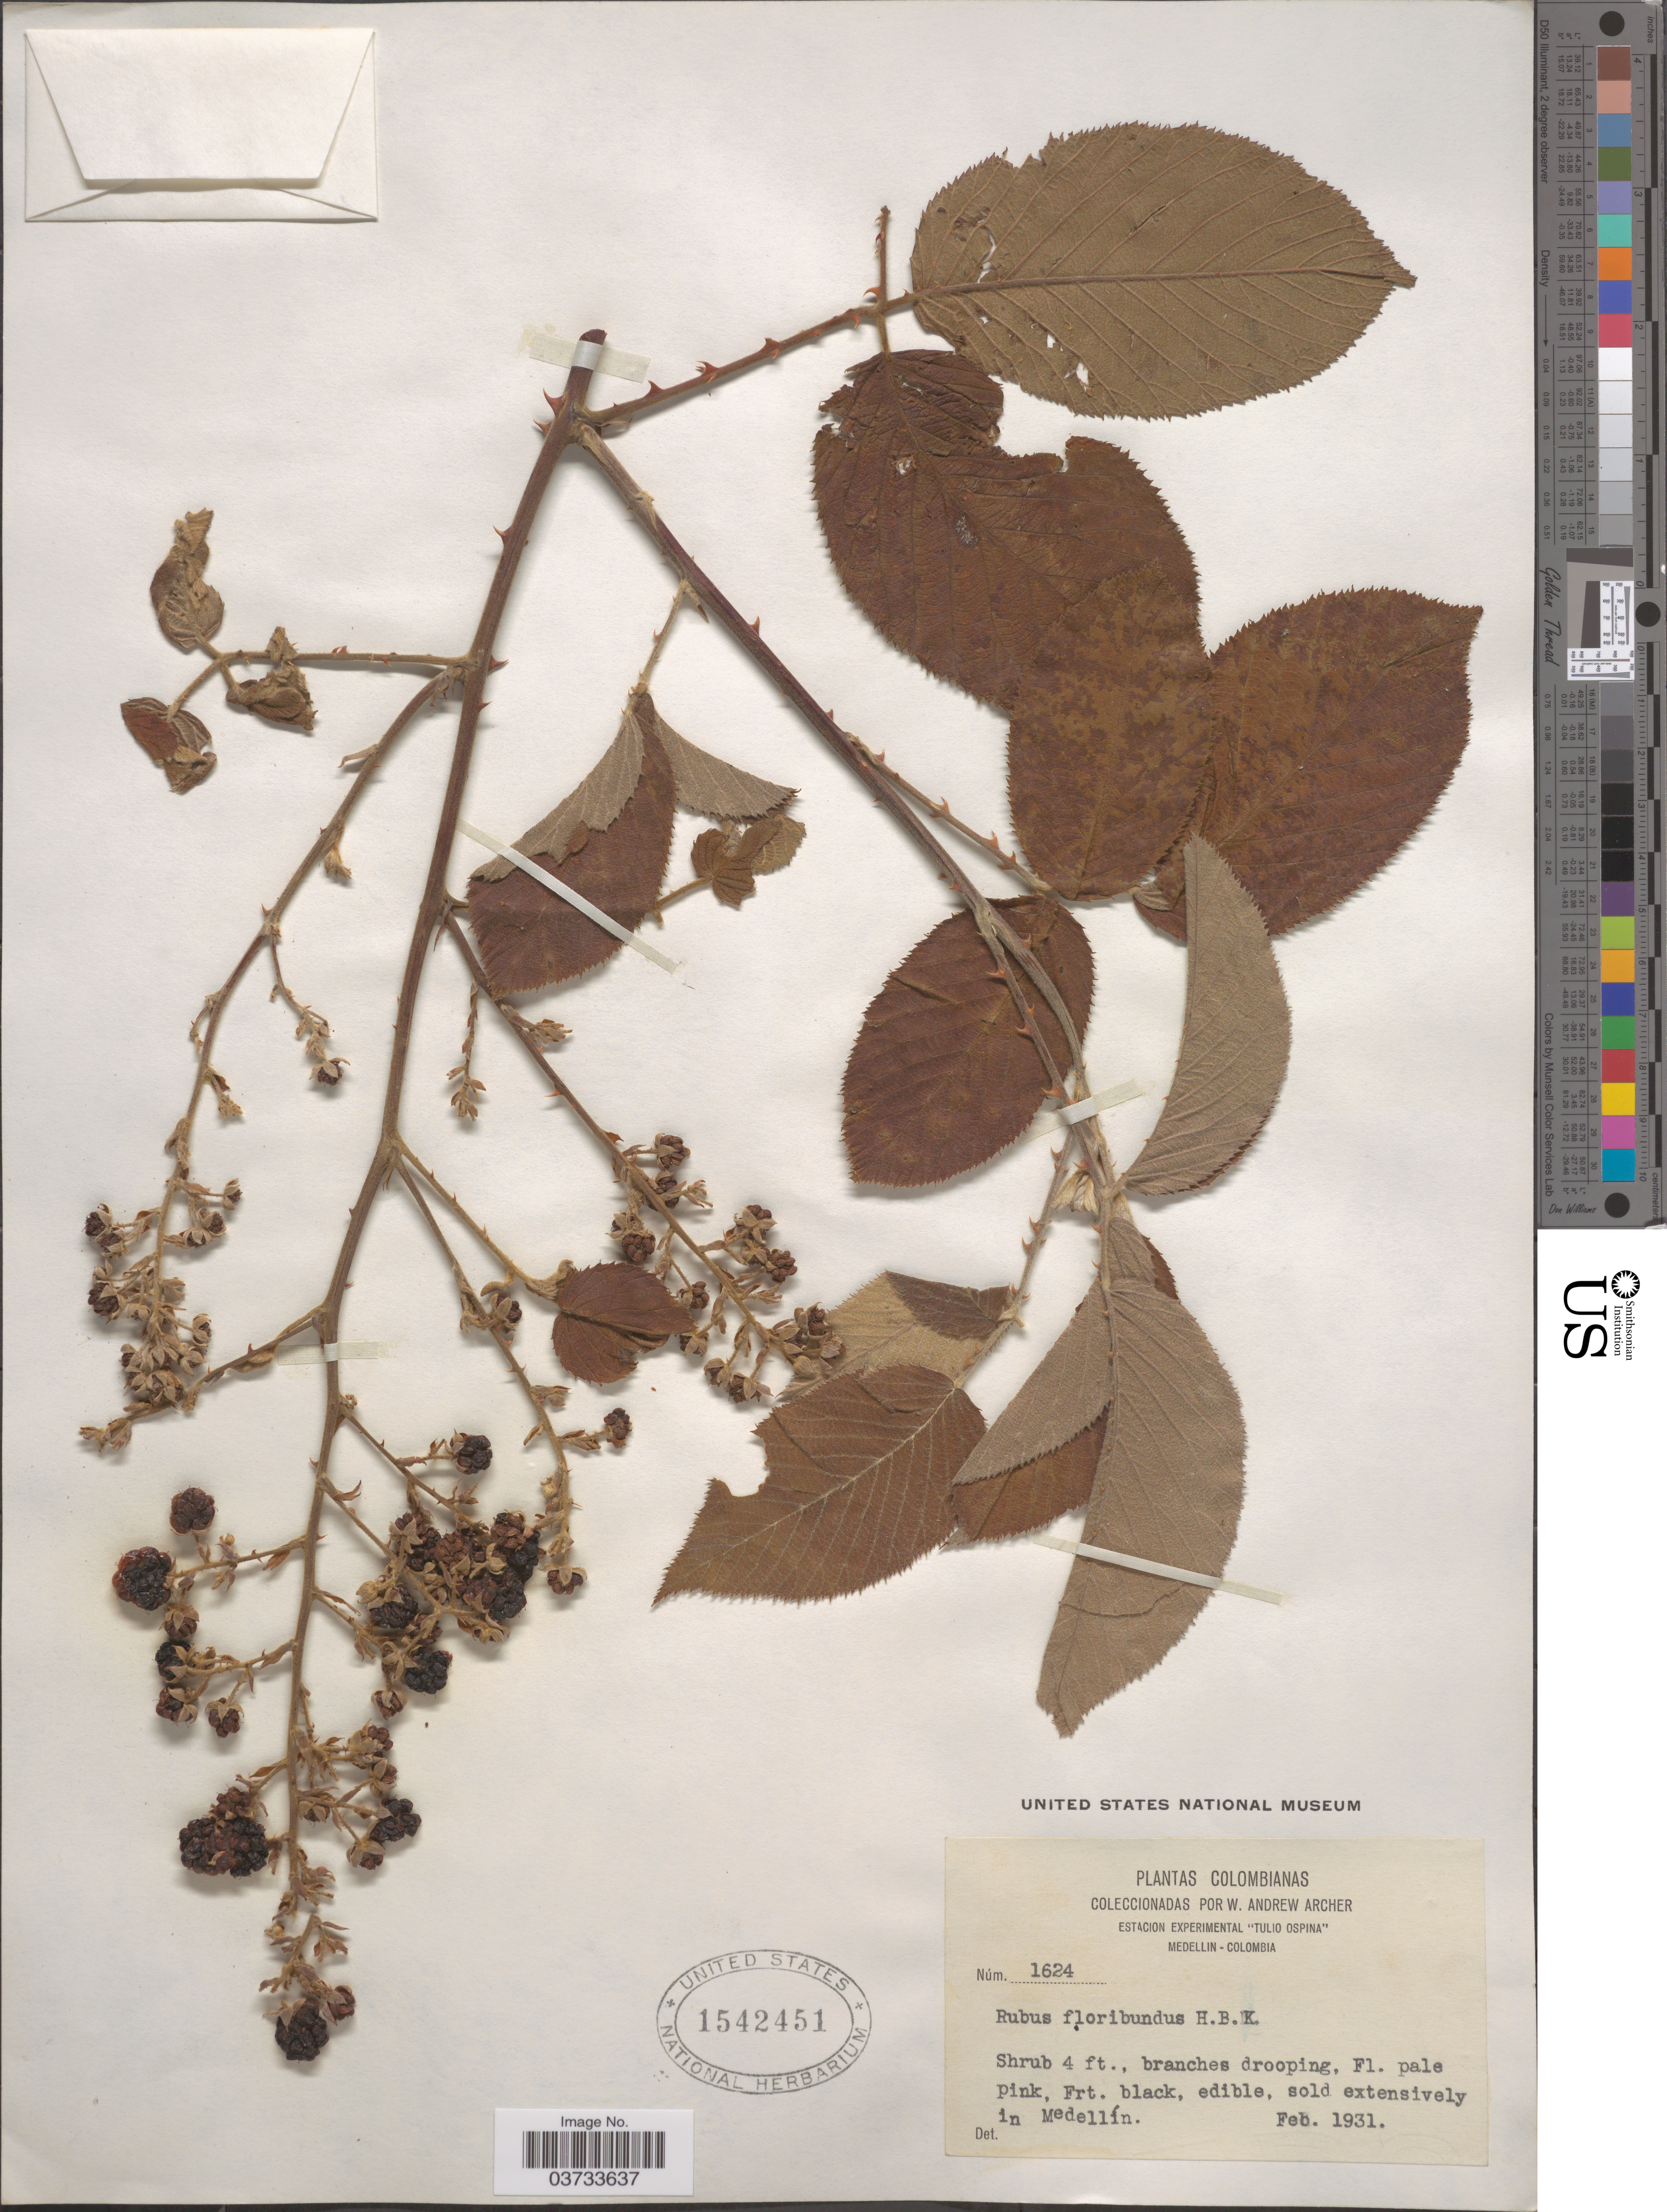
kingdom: Plantae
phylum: Tracheophyta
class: Magnoliopsida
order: Rosales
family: Rosaceae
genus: Rubus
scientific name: Rubus robustus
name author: C. Presl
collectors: W. A. Archer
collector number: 1624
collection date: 1931-02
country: Colombia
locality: Estacion Experimental 'Tulio Ospina' Medellin.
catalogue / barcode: US 1542451